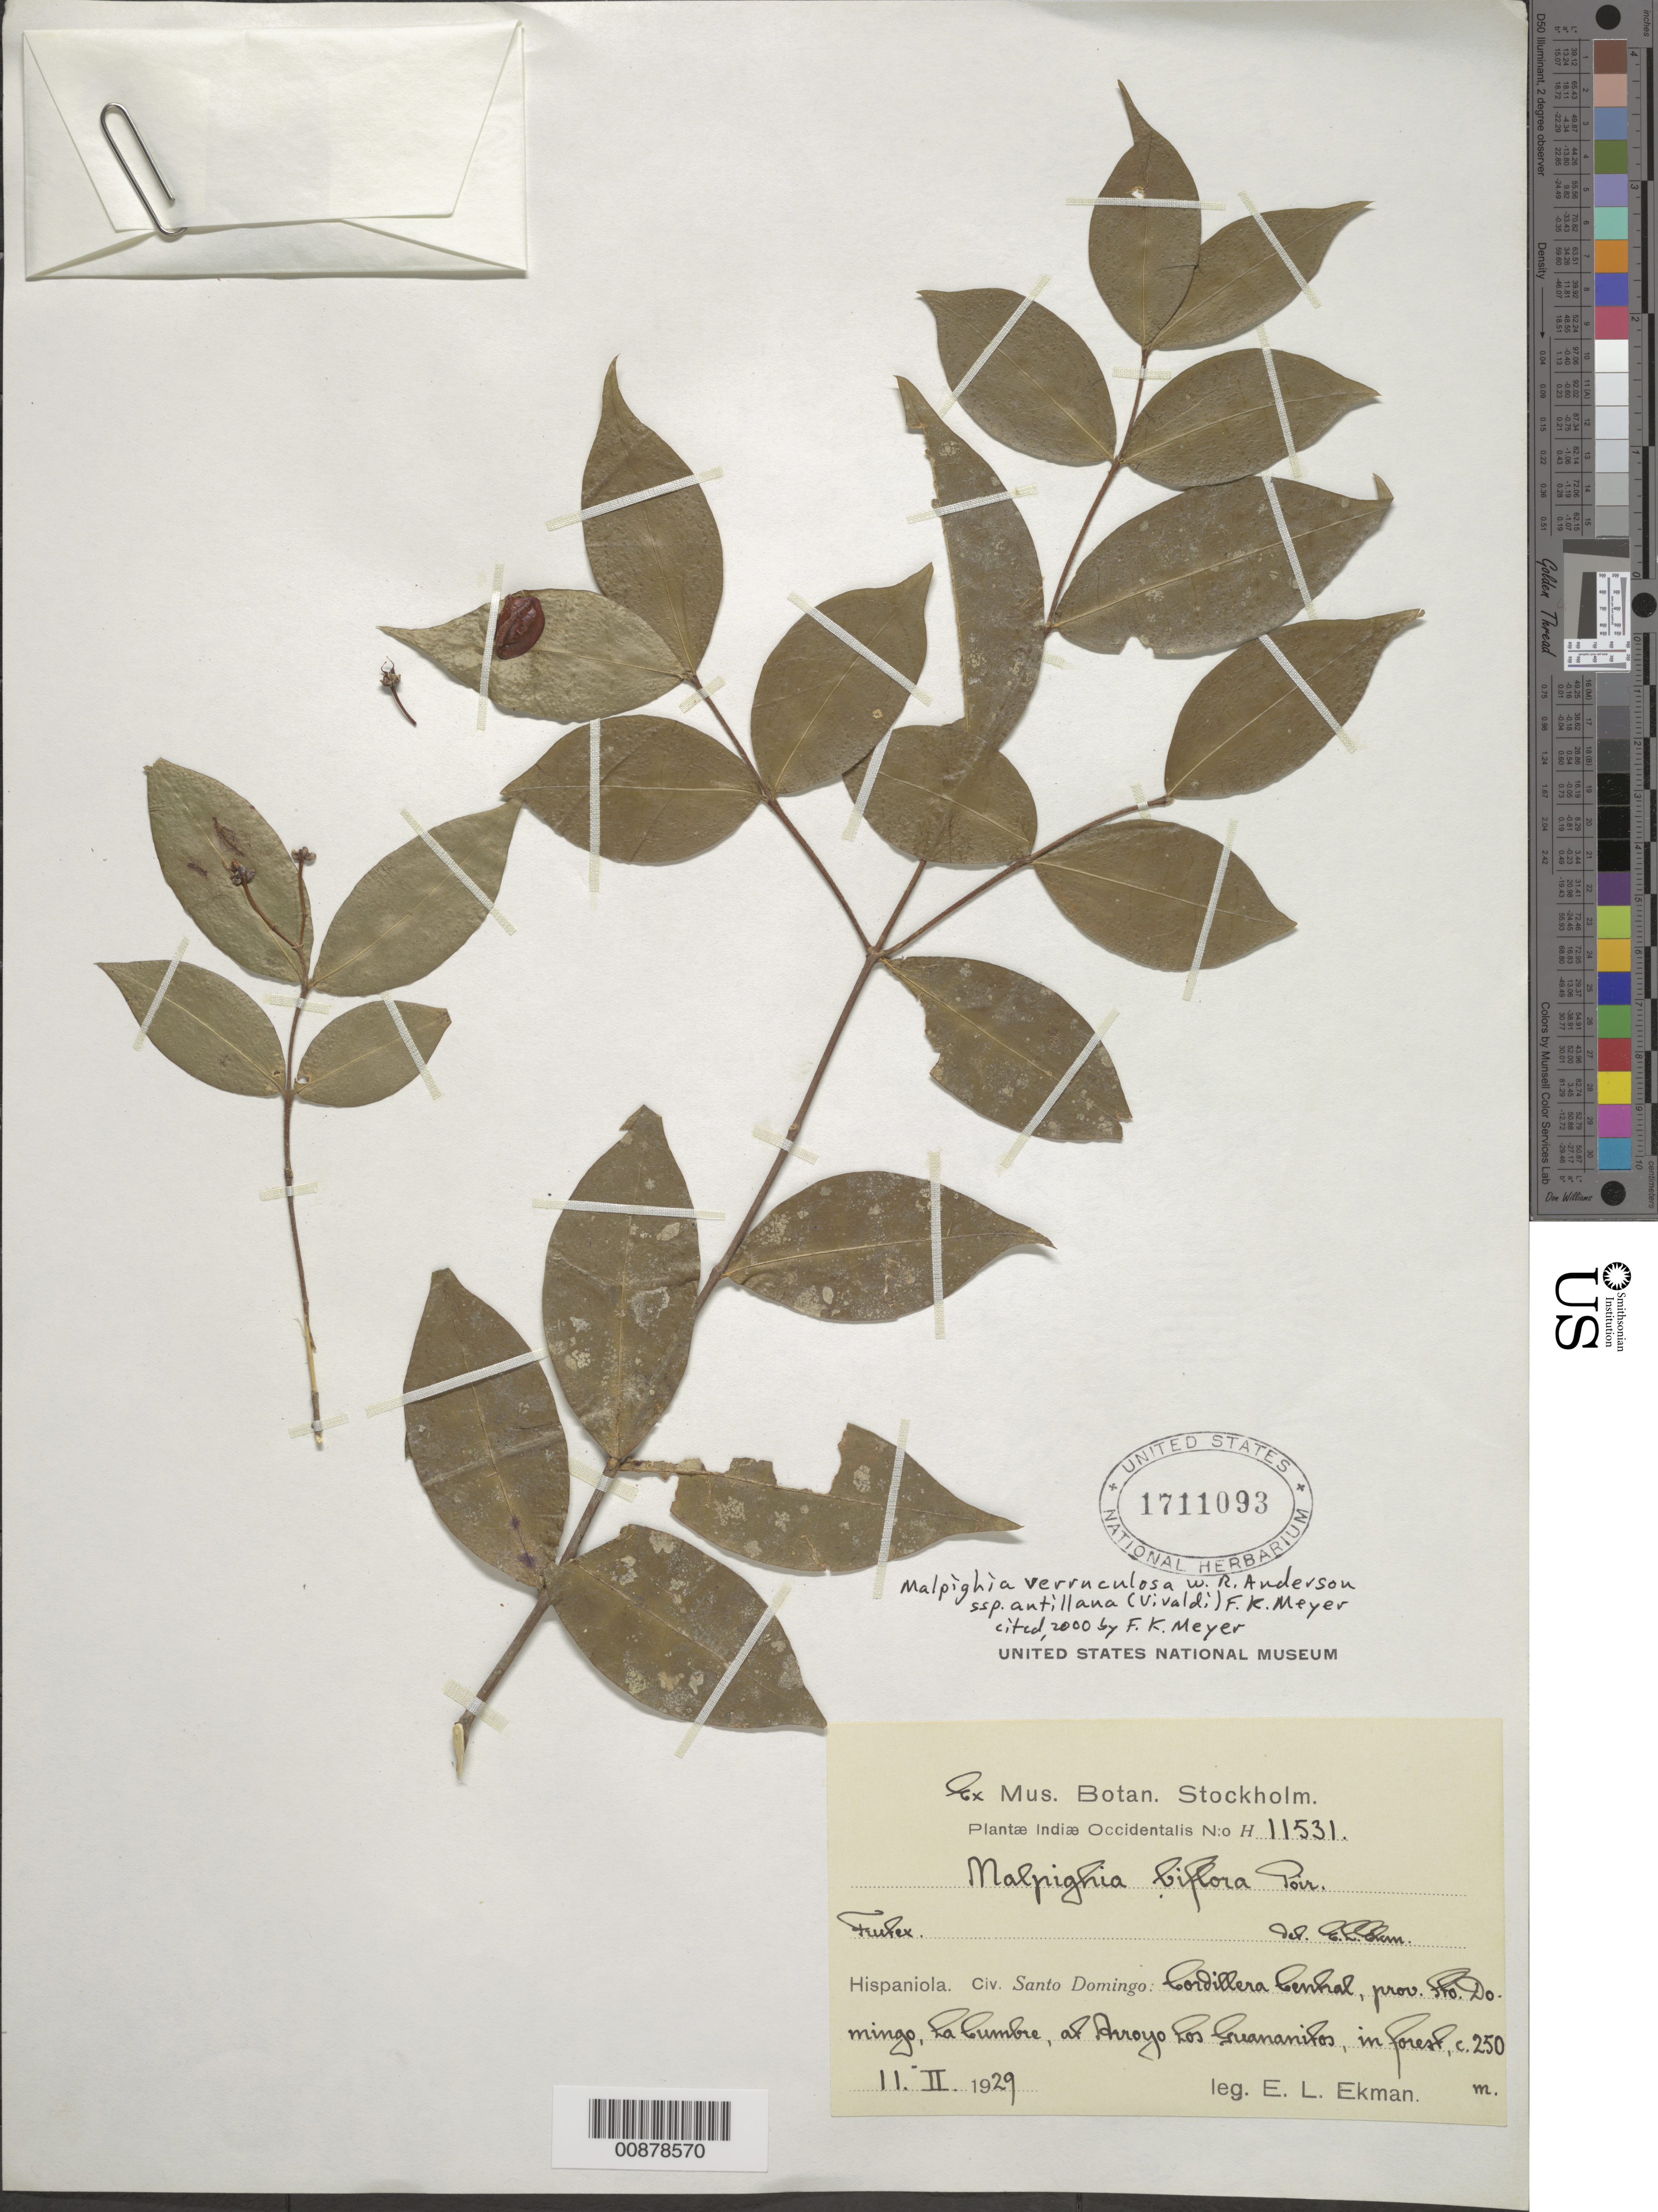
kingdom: Plantae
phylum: Tracheophyta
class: Magnoliopsida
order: Malpighiales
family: Malpighiaceae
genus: Malpighia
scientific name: Malpighia verruculosa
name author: W.R. Anderson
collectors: E. L. Ekman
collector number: H. 11531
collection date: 1929-02-11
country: Dominican Republic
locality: Hispaniola. Civ. Santo Domingo: Cordillera Central, prov. Sto. Domingo, La Cumbre, al Arroyo Los Guananitos.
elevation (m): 250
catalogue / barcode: US 1711093